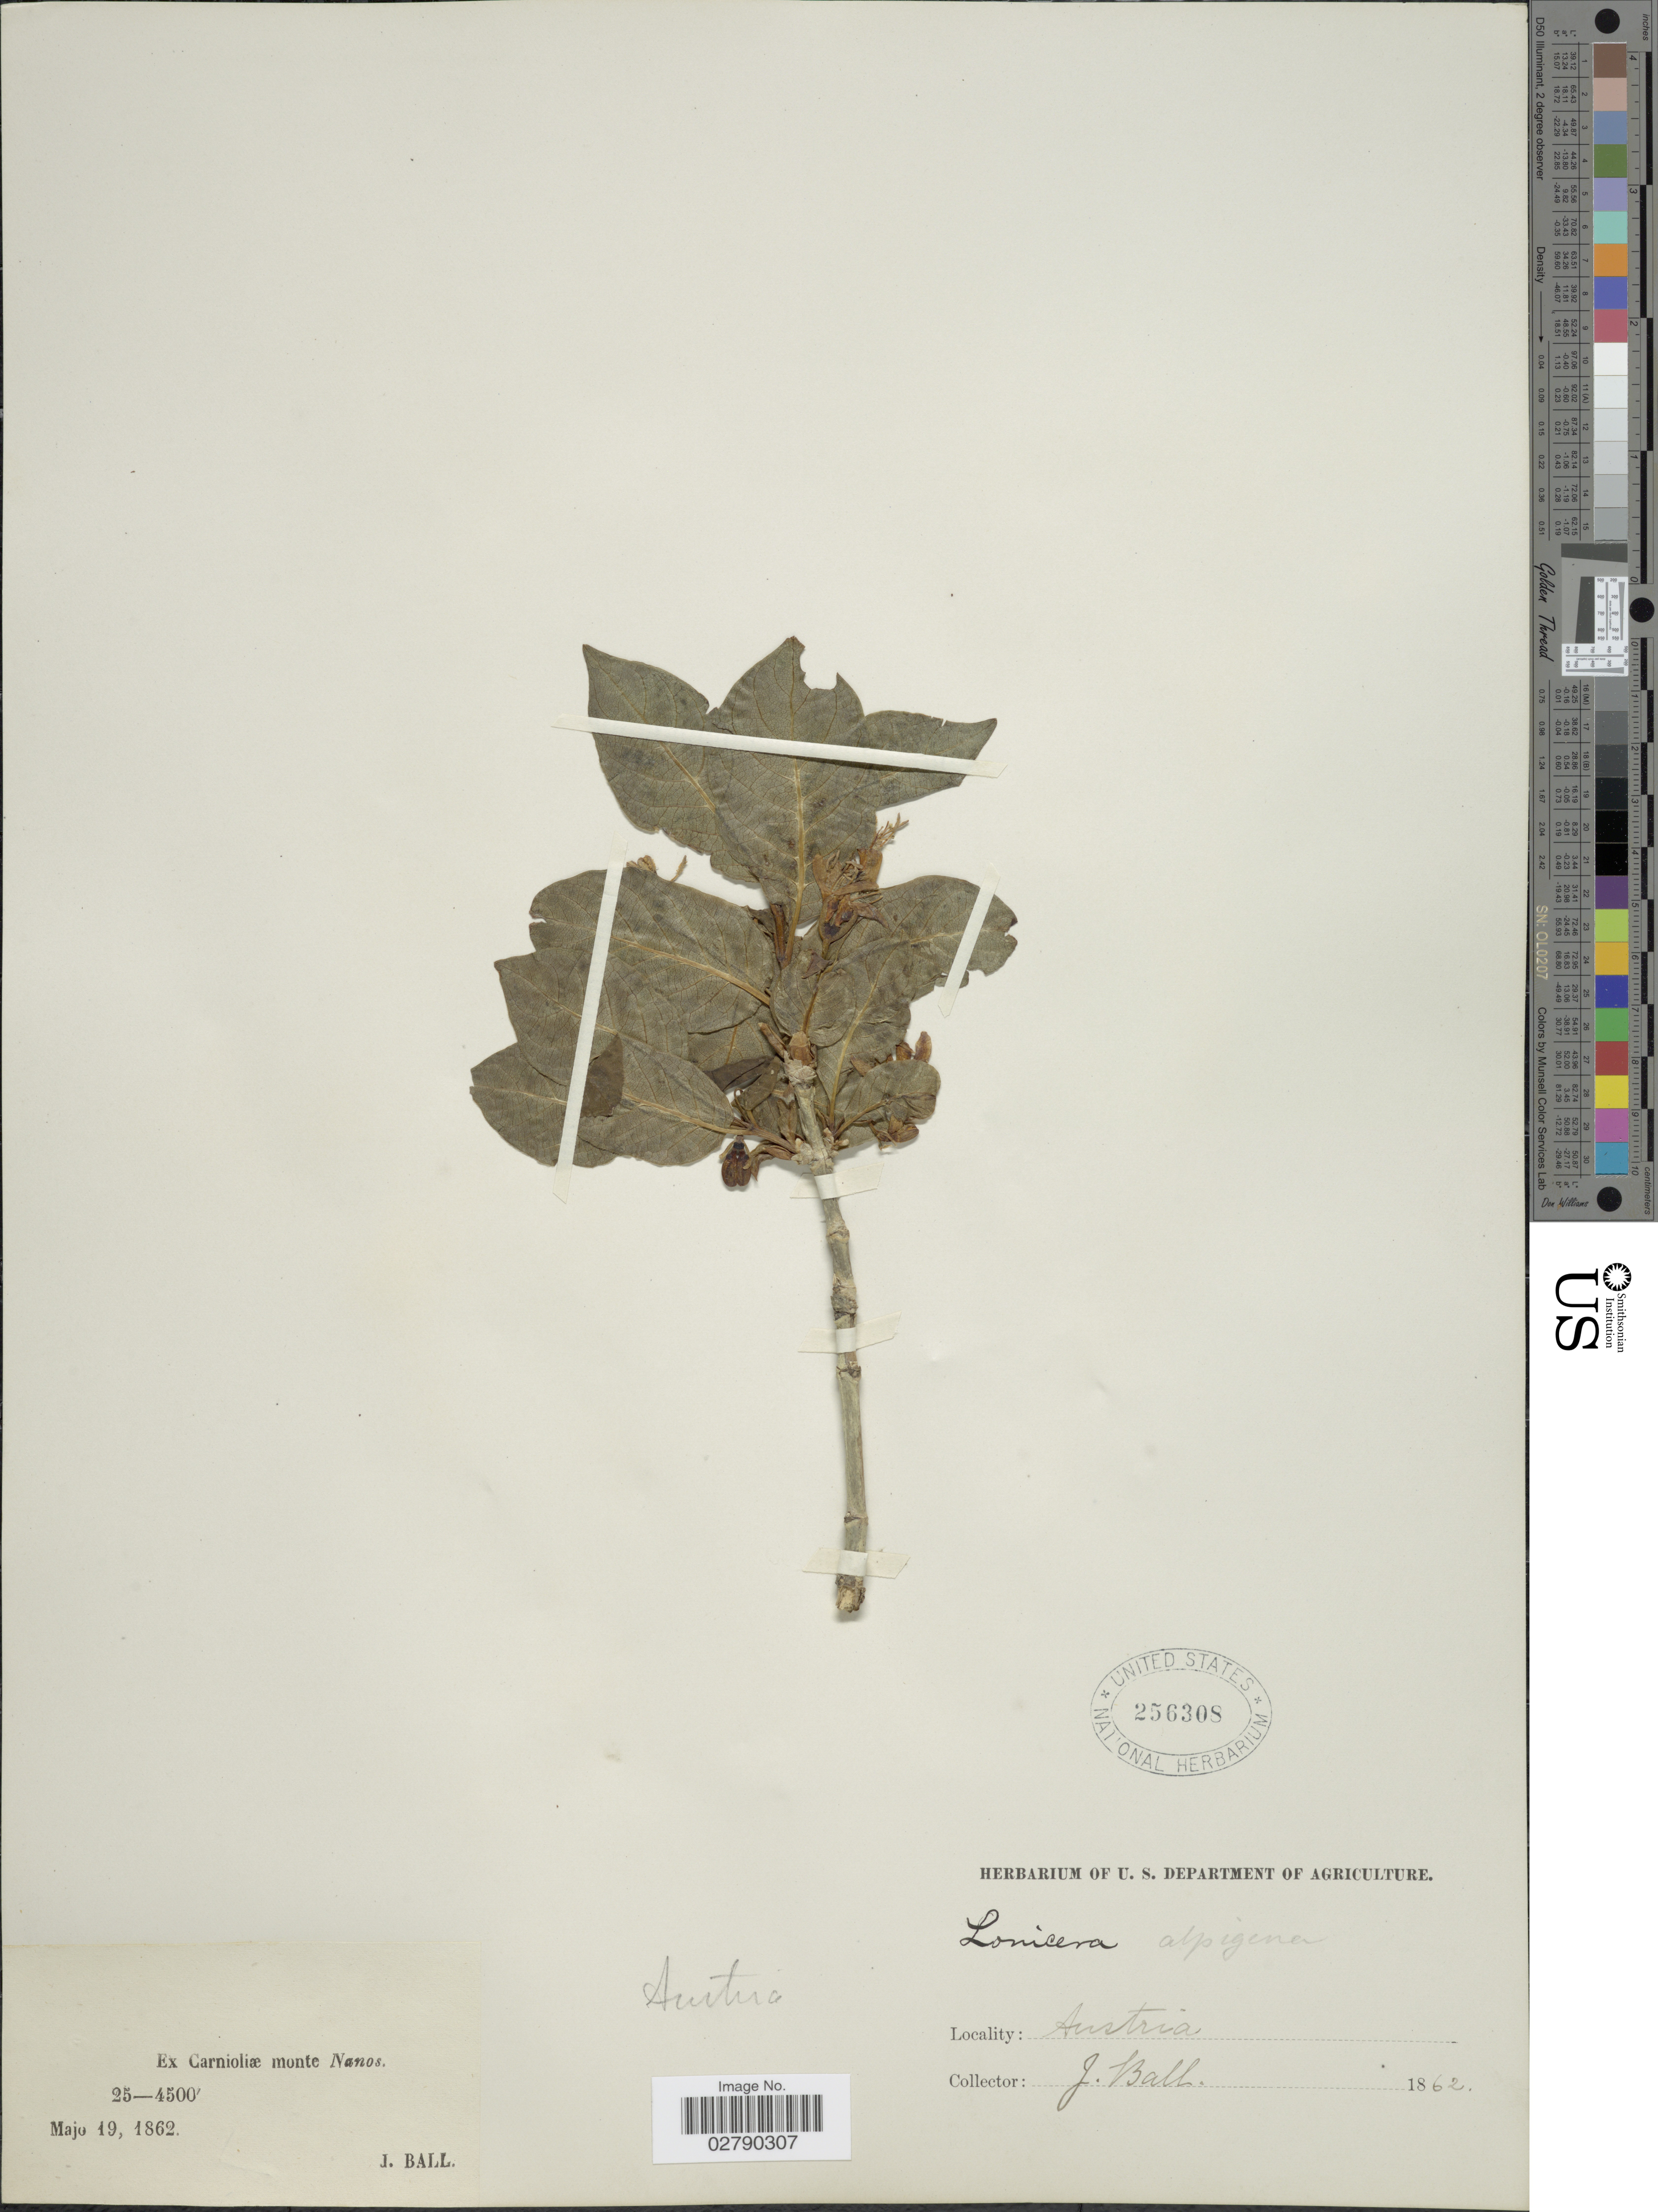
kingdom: Plantae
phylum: Tracheophyta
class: Magnoliopsida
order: Dipsacales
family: Caprifoliaceae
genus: Leycesteria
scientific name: Leycesteria alpigena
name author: L.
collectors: J. Ball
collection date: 1862-05-19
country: Austria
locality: Carnioliæ monte Nanos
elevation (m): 762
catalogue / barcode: US 256308